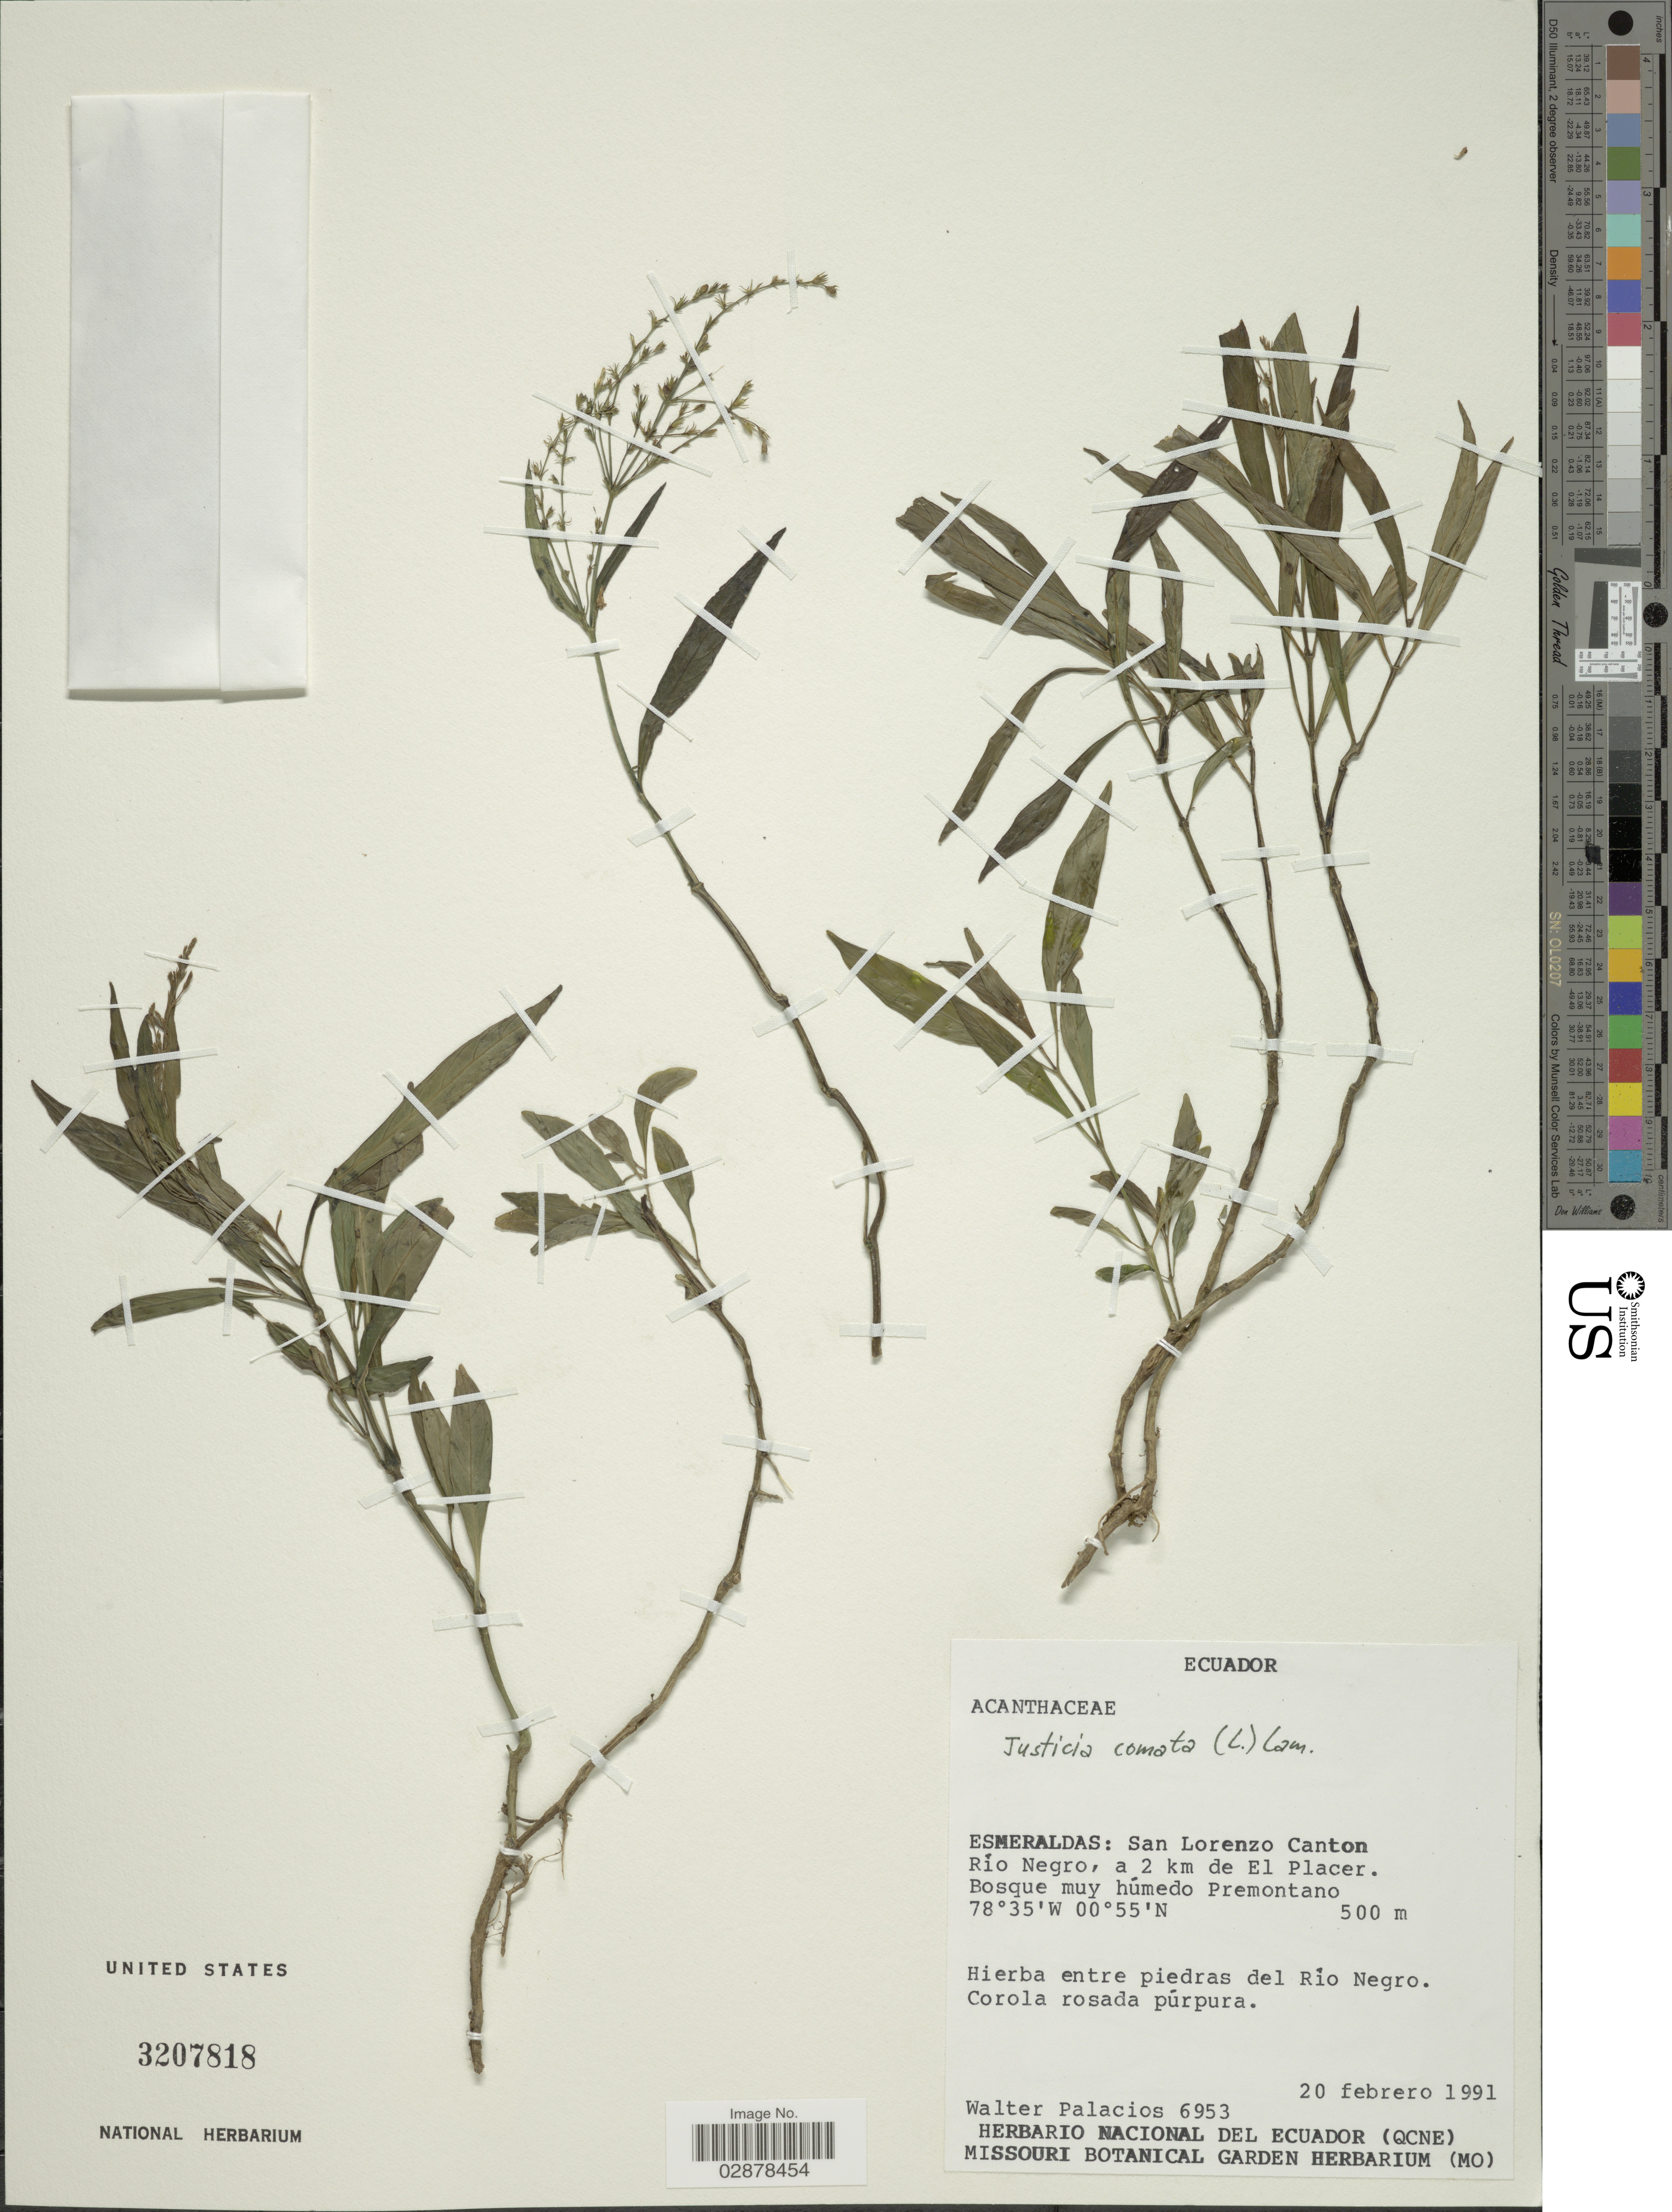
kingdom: Plantae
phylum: Tracheophyta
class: Magnoliopsida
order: Lamiales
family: Acanthaceae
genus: Justicia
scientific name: Justicia comata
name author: (L.) Lam.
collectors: W. Palacios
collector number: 6953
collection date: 1991-02-20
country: Ecuador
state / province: Esmeraldas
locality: San Lorenzo Canton. Río Negro, a 2 km de El Placer. Bosque muy húmedo Premontano.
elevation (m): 500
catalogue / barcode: US 3207818